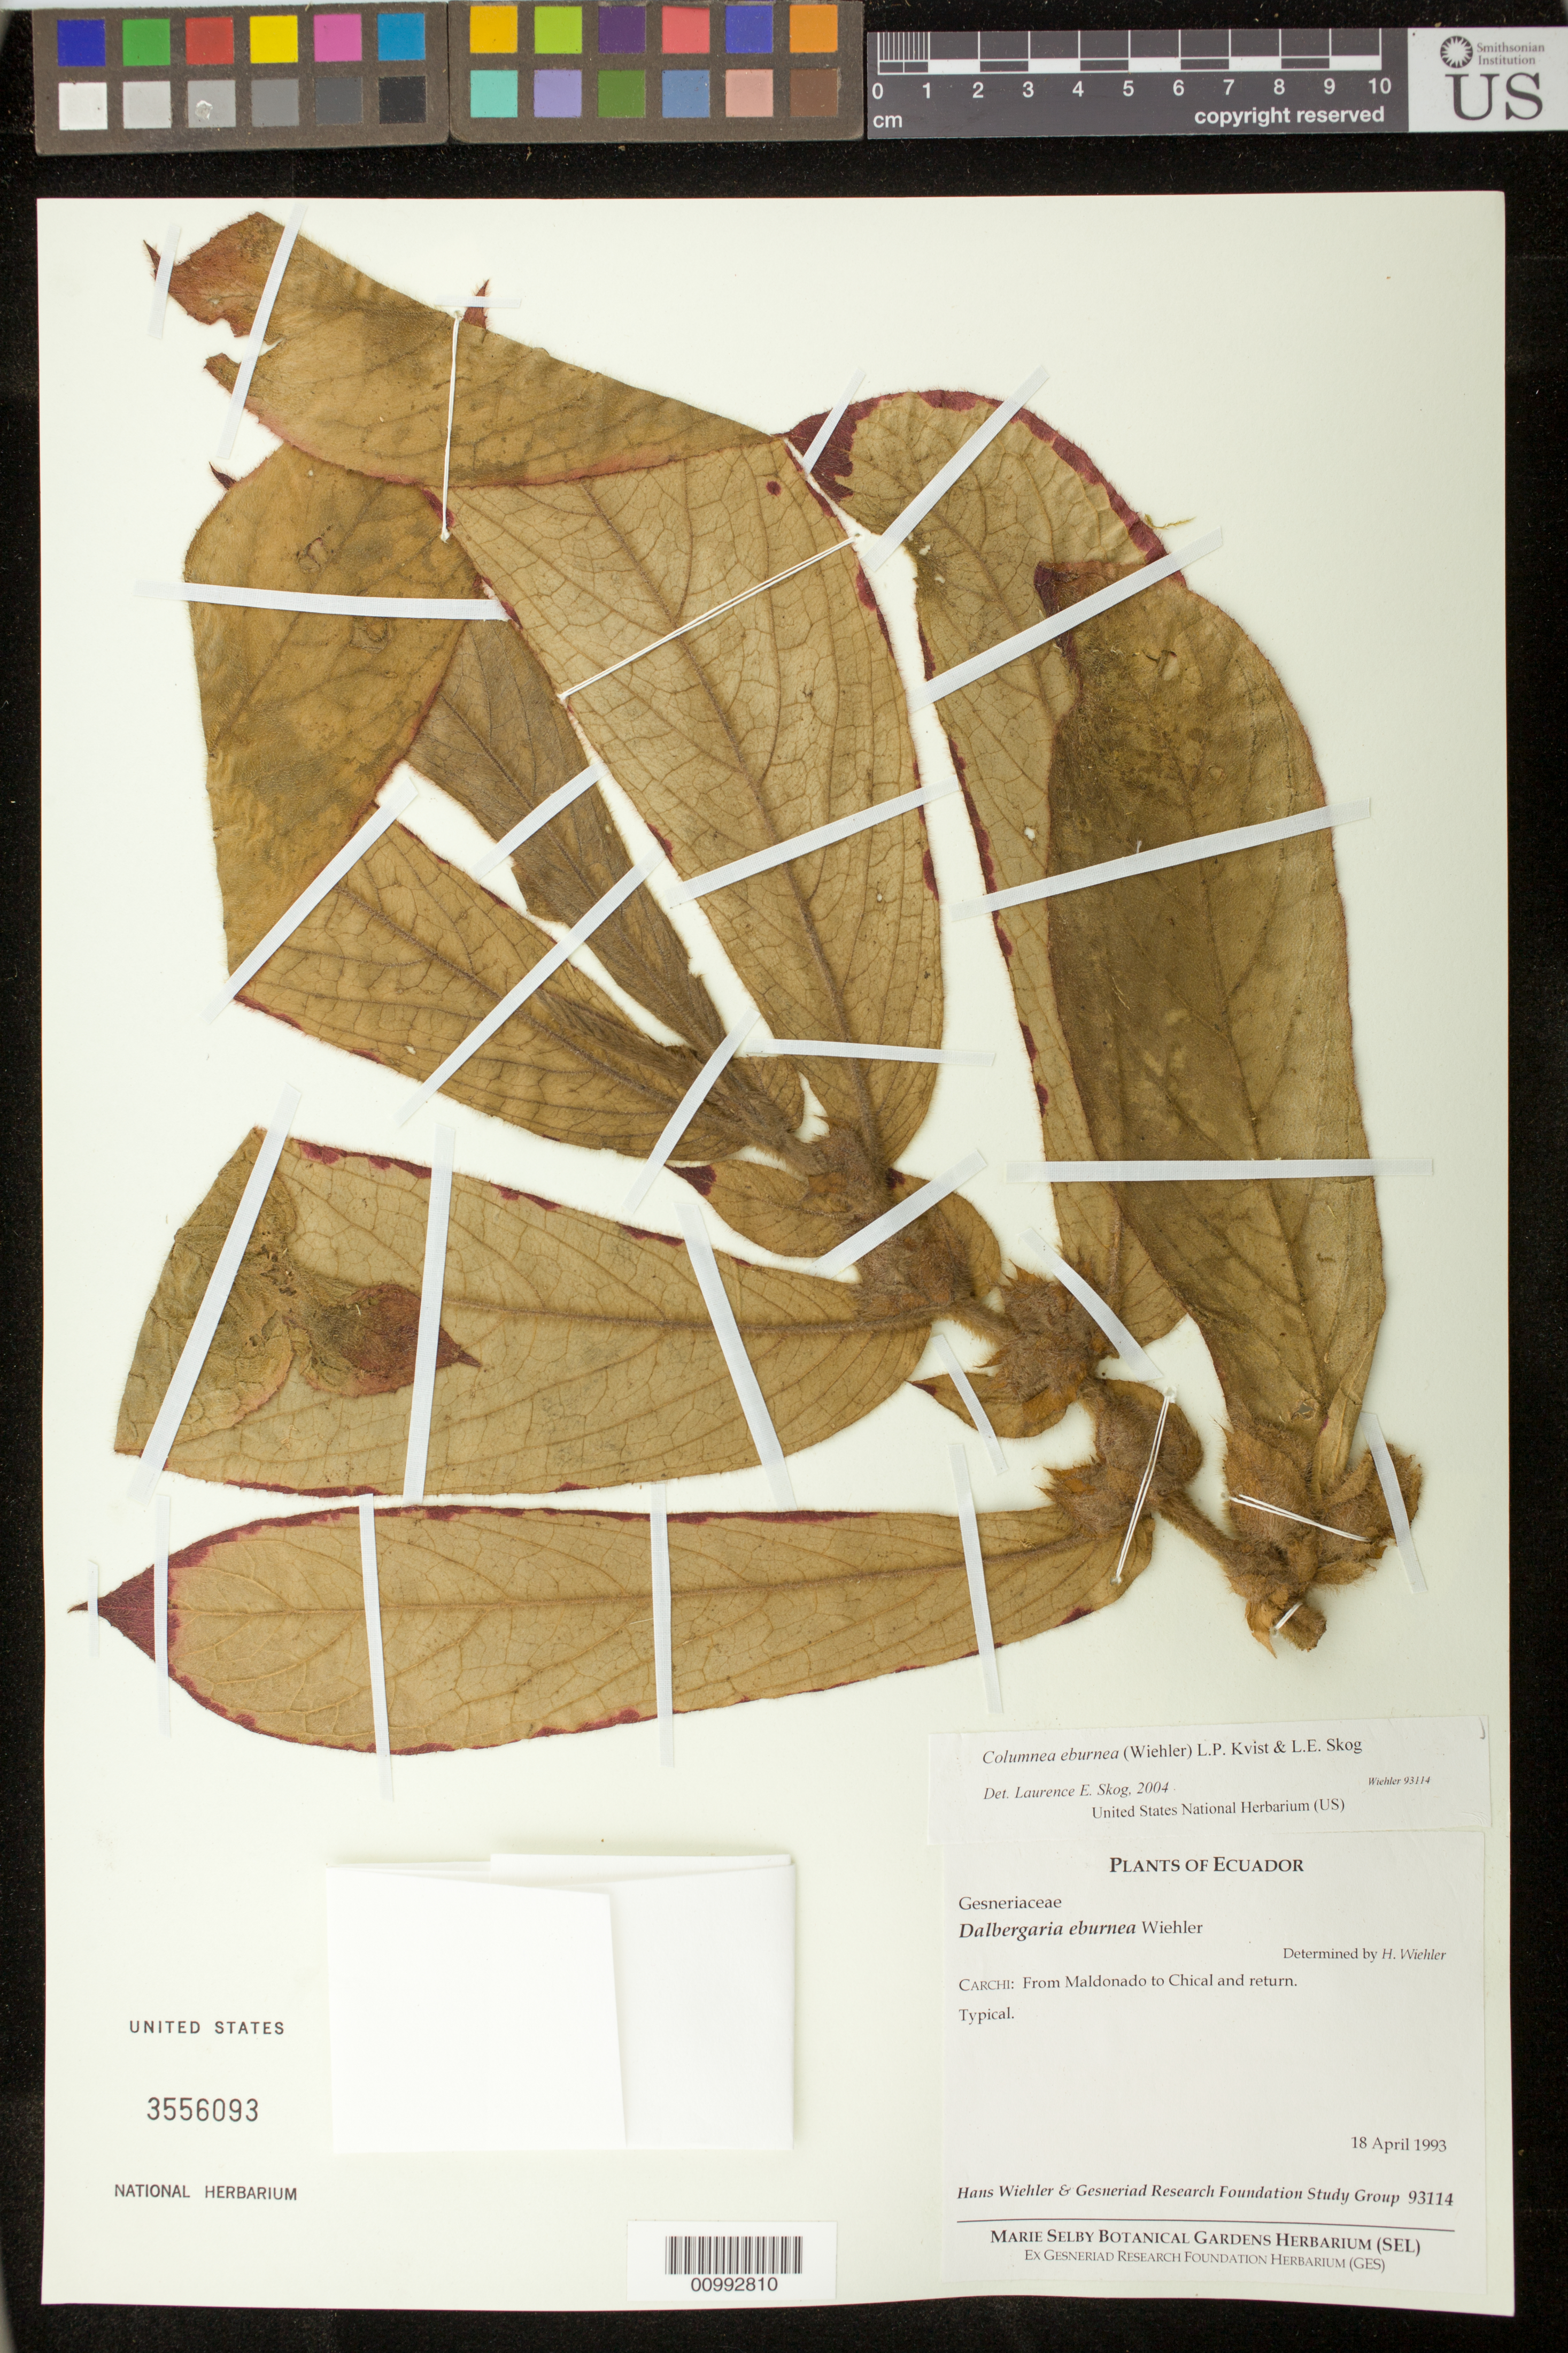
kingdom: Plantae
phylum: Tracheophyta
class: Magnoliopsida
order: Lamiales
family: Gesneriaceae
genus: Columnea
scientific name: Columnea eburnea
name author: (Wiehler) L.P. Kvist & L.E. Skog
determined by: Skog, Laurence E.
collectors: H. J. Wiehler & GRF Study Group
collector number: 93114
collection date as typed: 18 Apr 1993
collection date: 1993-04-18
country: Ecuador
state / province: Carchi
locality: Carchi: from Maldonado to Chical and return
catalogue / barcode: US 3556093